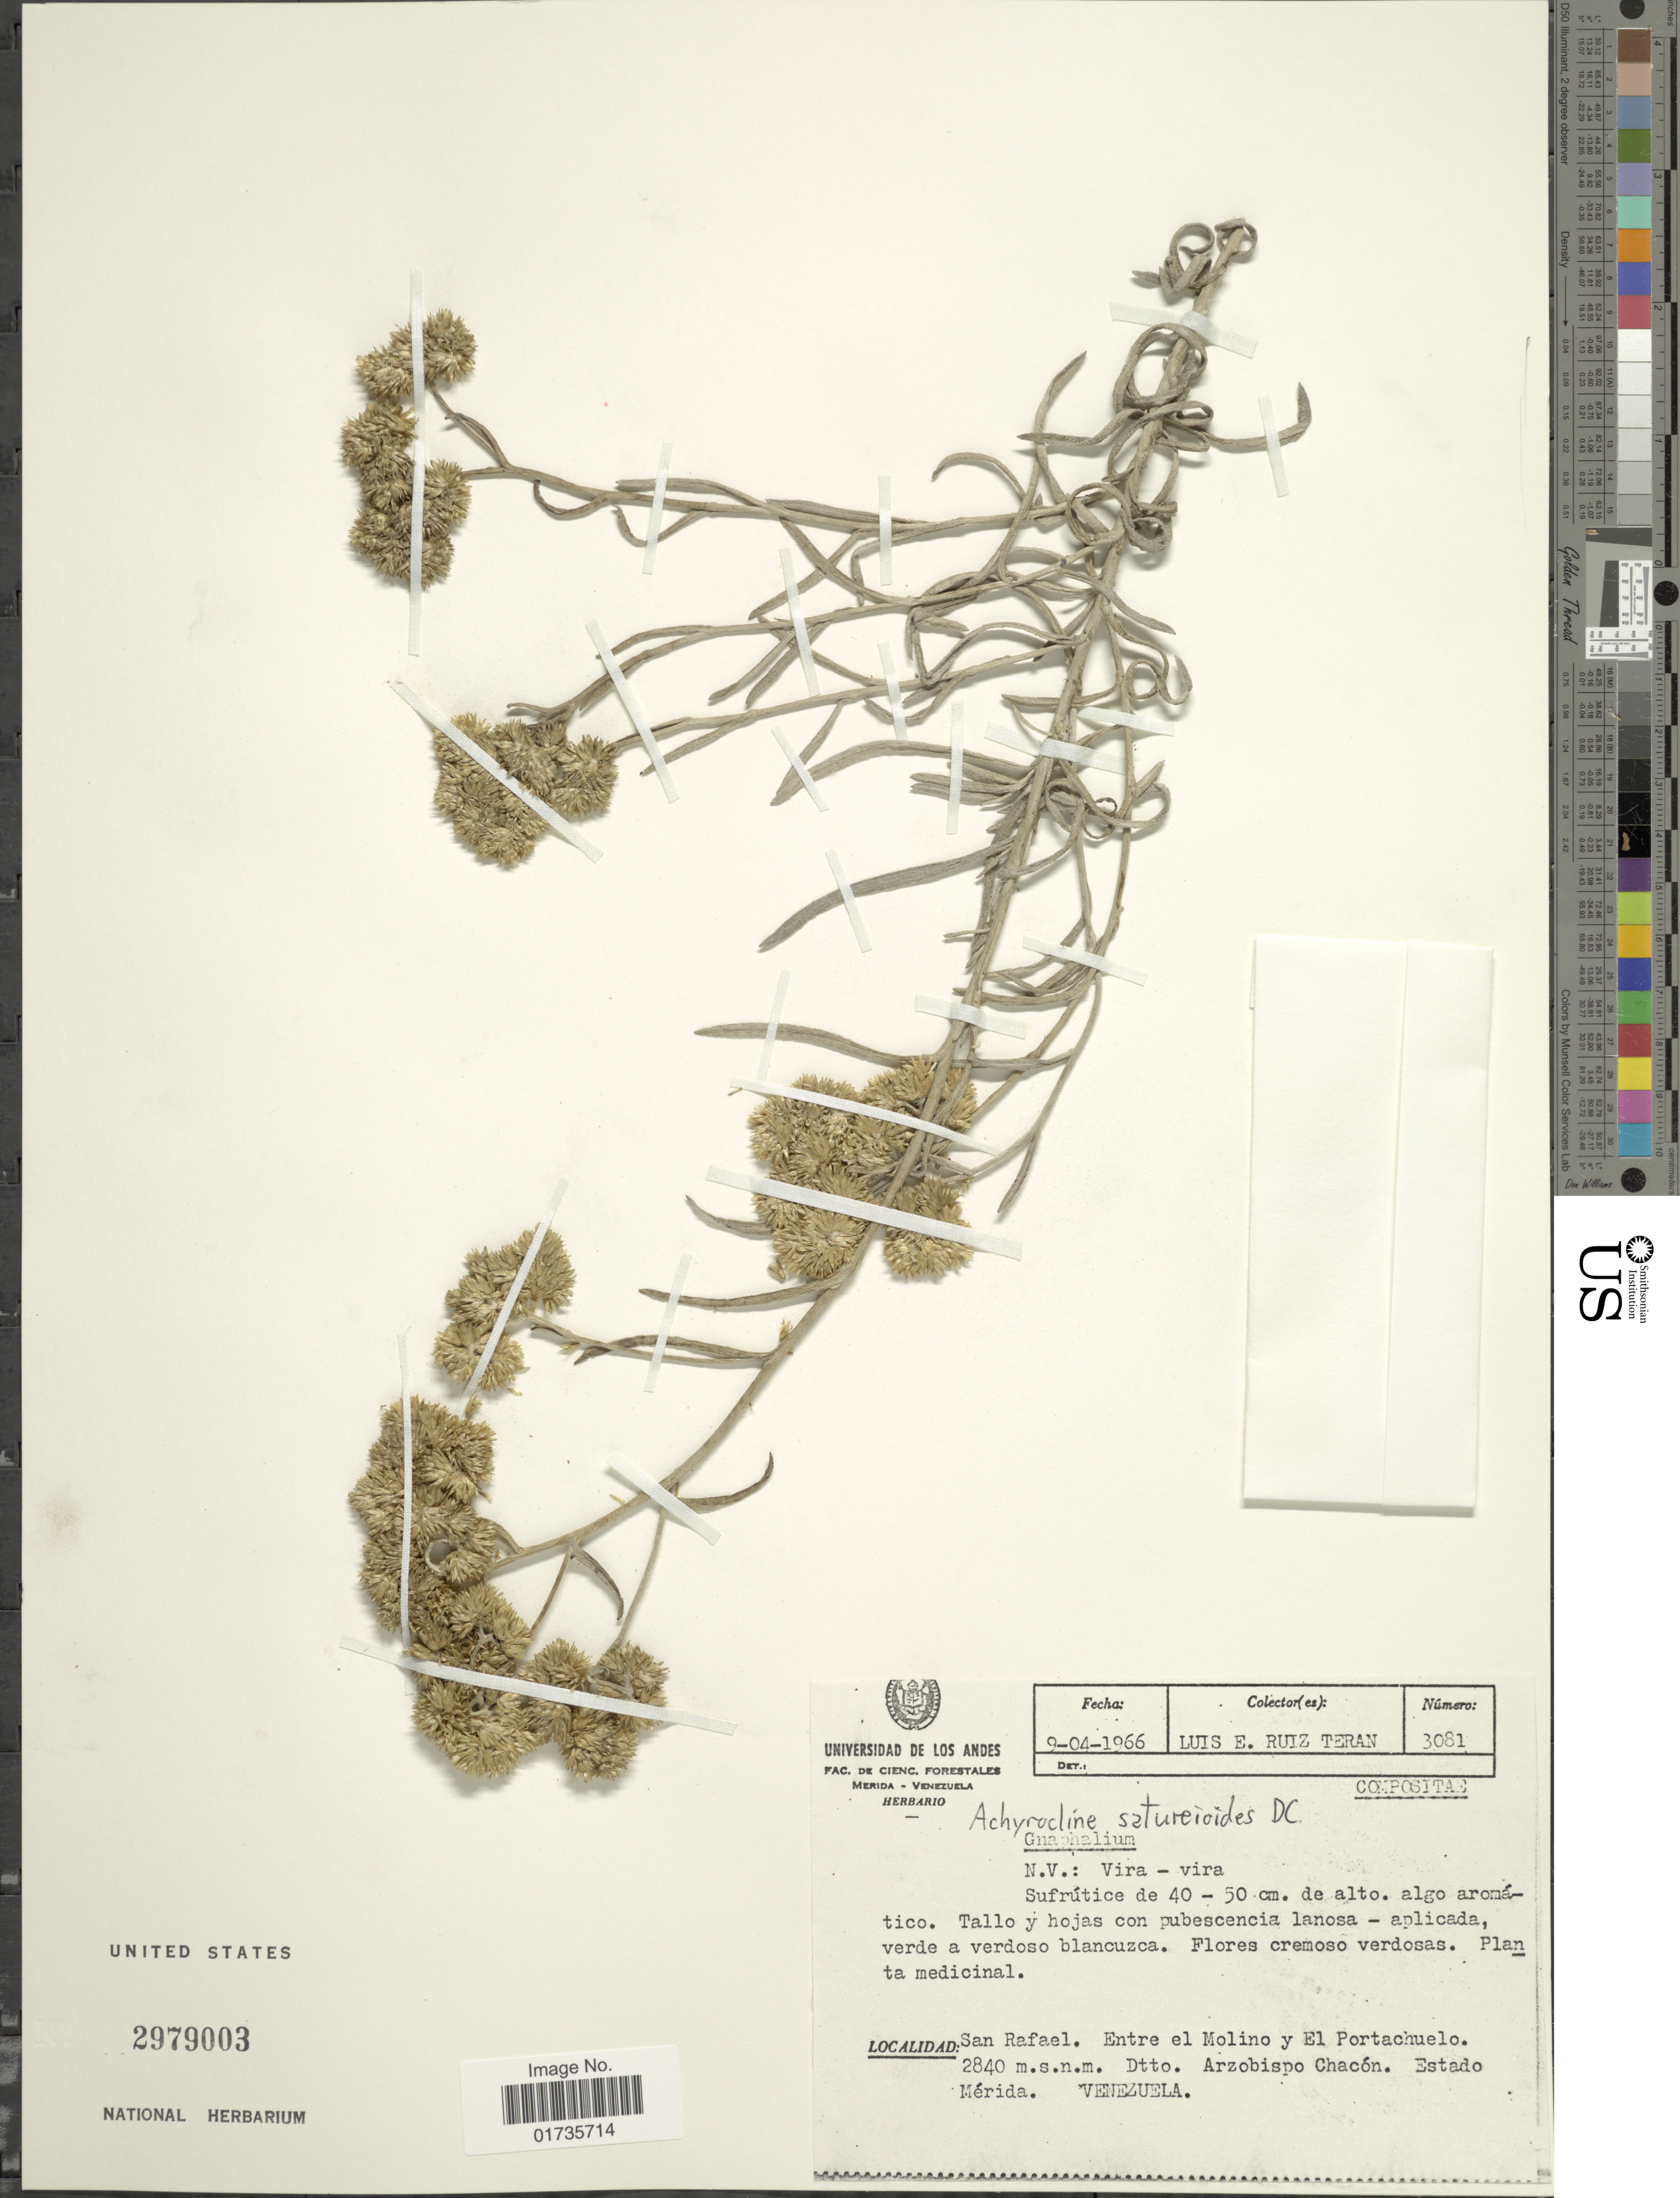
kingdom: Plantae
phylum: Tracheophyta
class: Magnoliopsida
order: Asterales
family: Asteraceae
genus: Achyrocline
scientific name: Achyrocline satureioides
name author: (Lam.) DC.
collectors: L. E. Ruíz-Terán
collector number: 3081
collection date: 1966-04-09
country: Venezuela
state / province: Mérida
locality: San Rafael. Entre el Molino y El Portachuelo. Dtto Arzobispo Chacón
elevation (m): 2840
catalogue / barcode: US 2979003